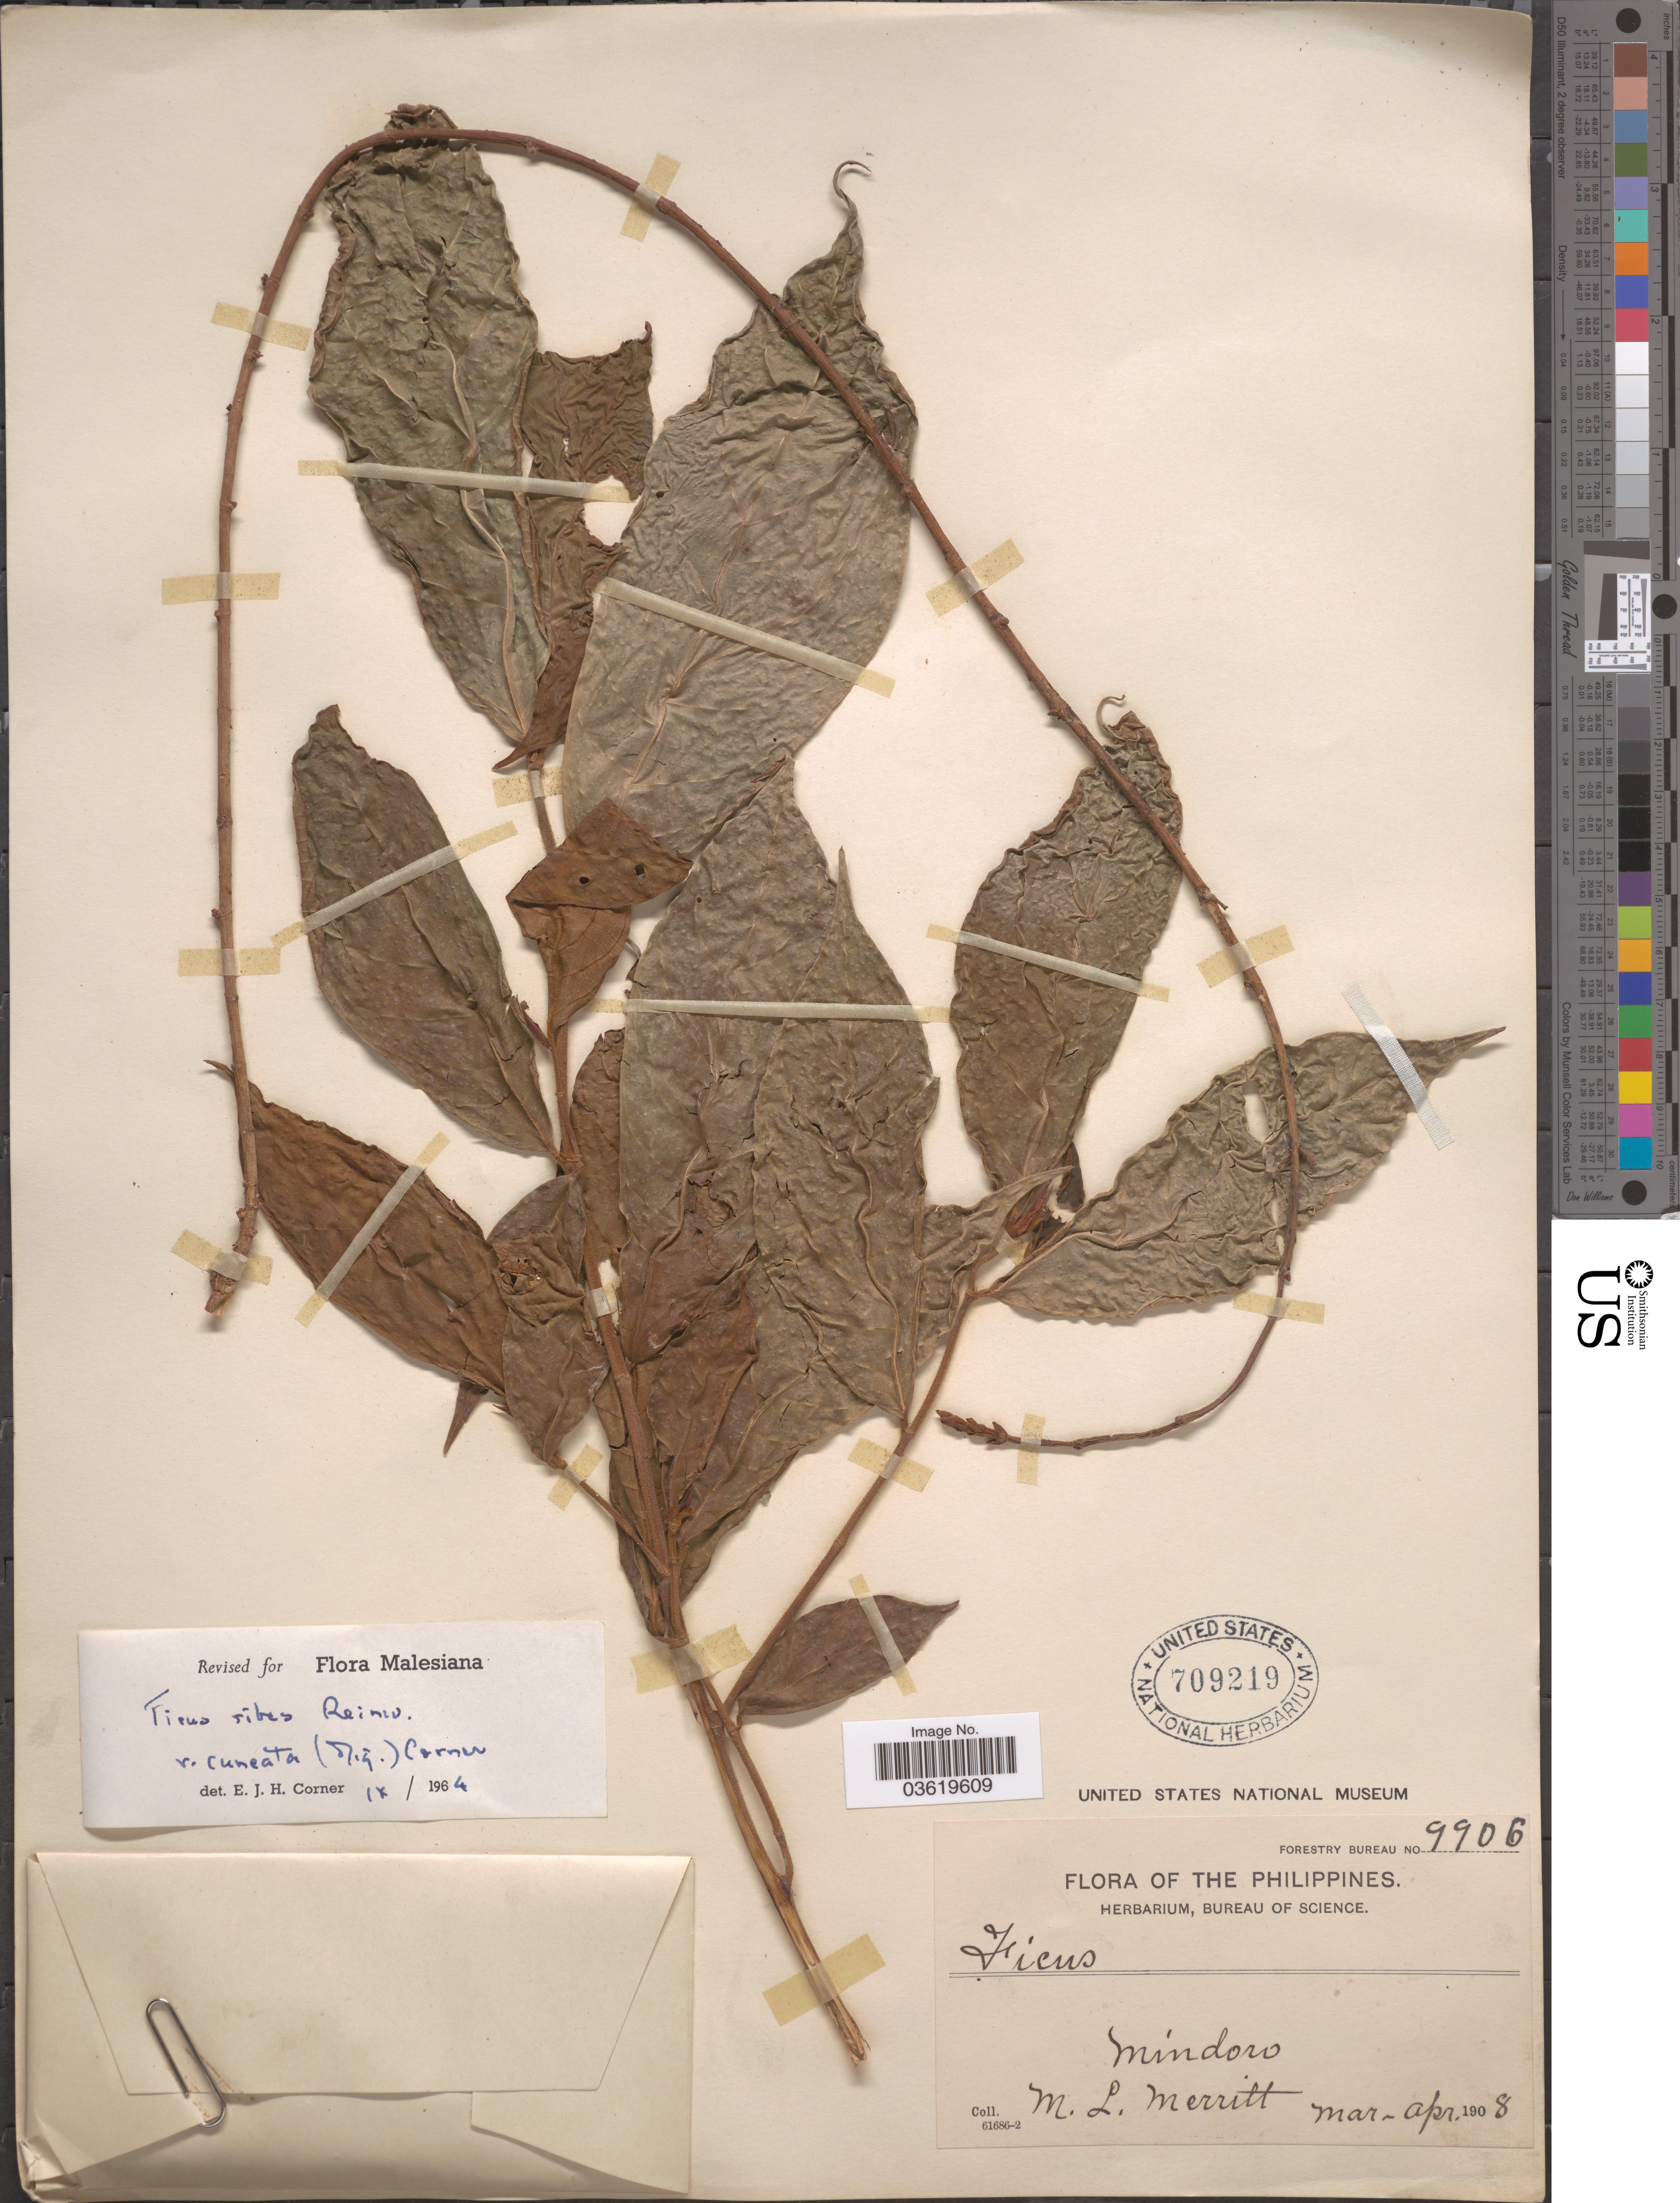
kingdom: Plantae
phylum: Tracheophyta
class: Magnoliopsida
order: Rosales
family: Moraceae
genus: Ficus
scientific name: Ficus ribes var. cuneata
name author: (Miq.) Corner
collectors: M. L. Merritt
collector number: Forestry Bureau 9906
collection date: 1908-03/1908-04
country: Philippines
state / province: Mimaropa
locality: Mindoro.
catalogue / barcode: US 709219